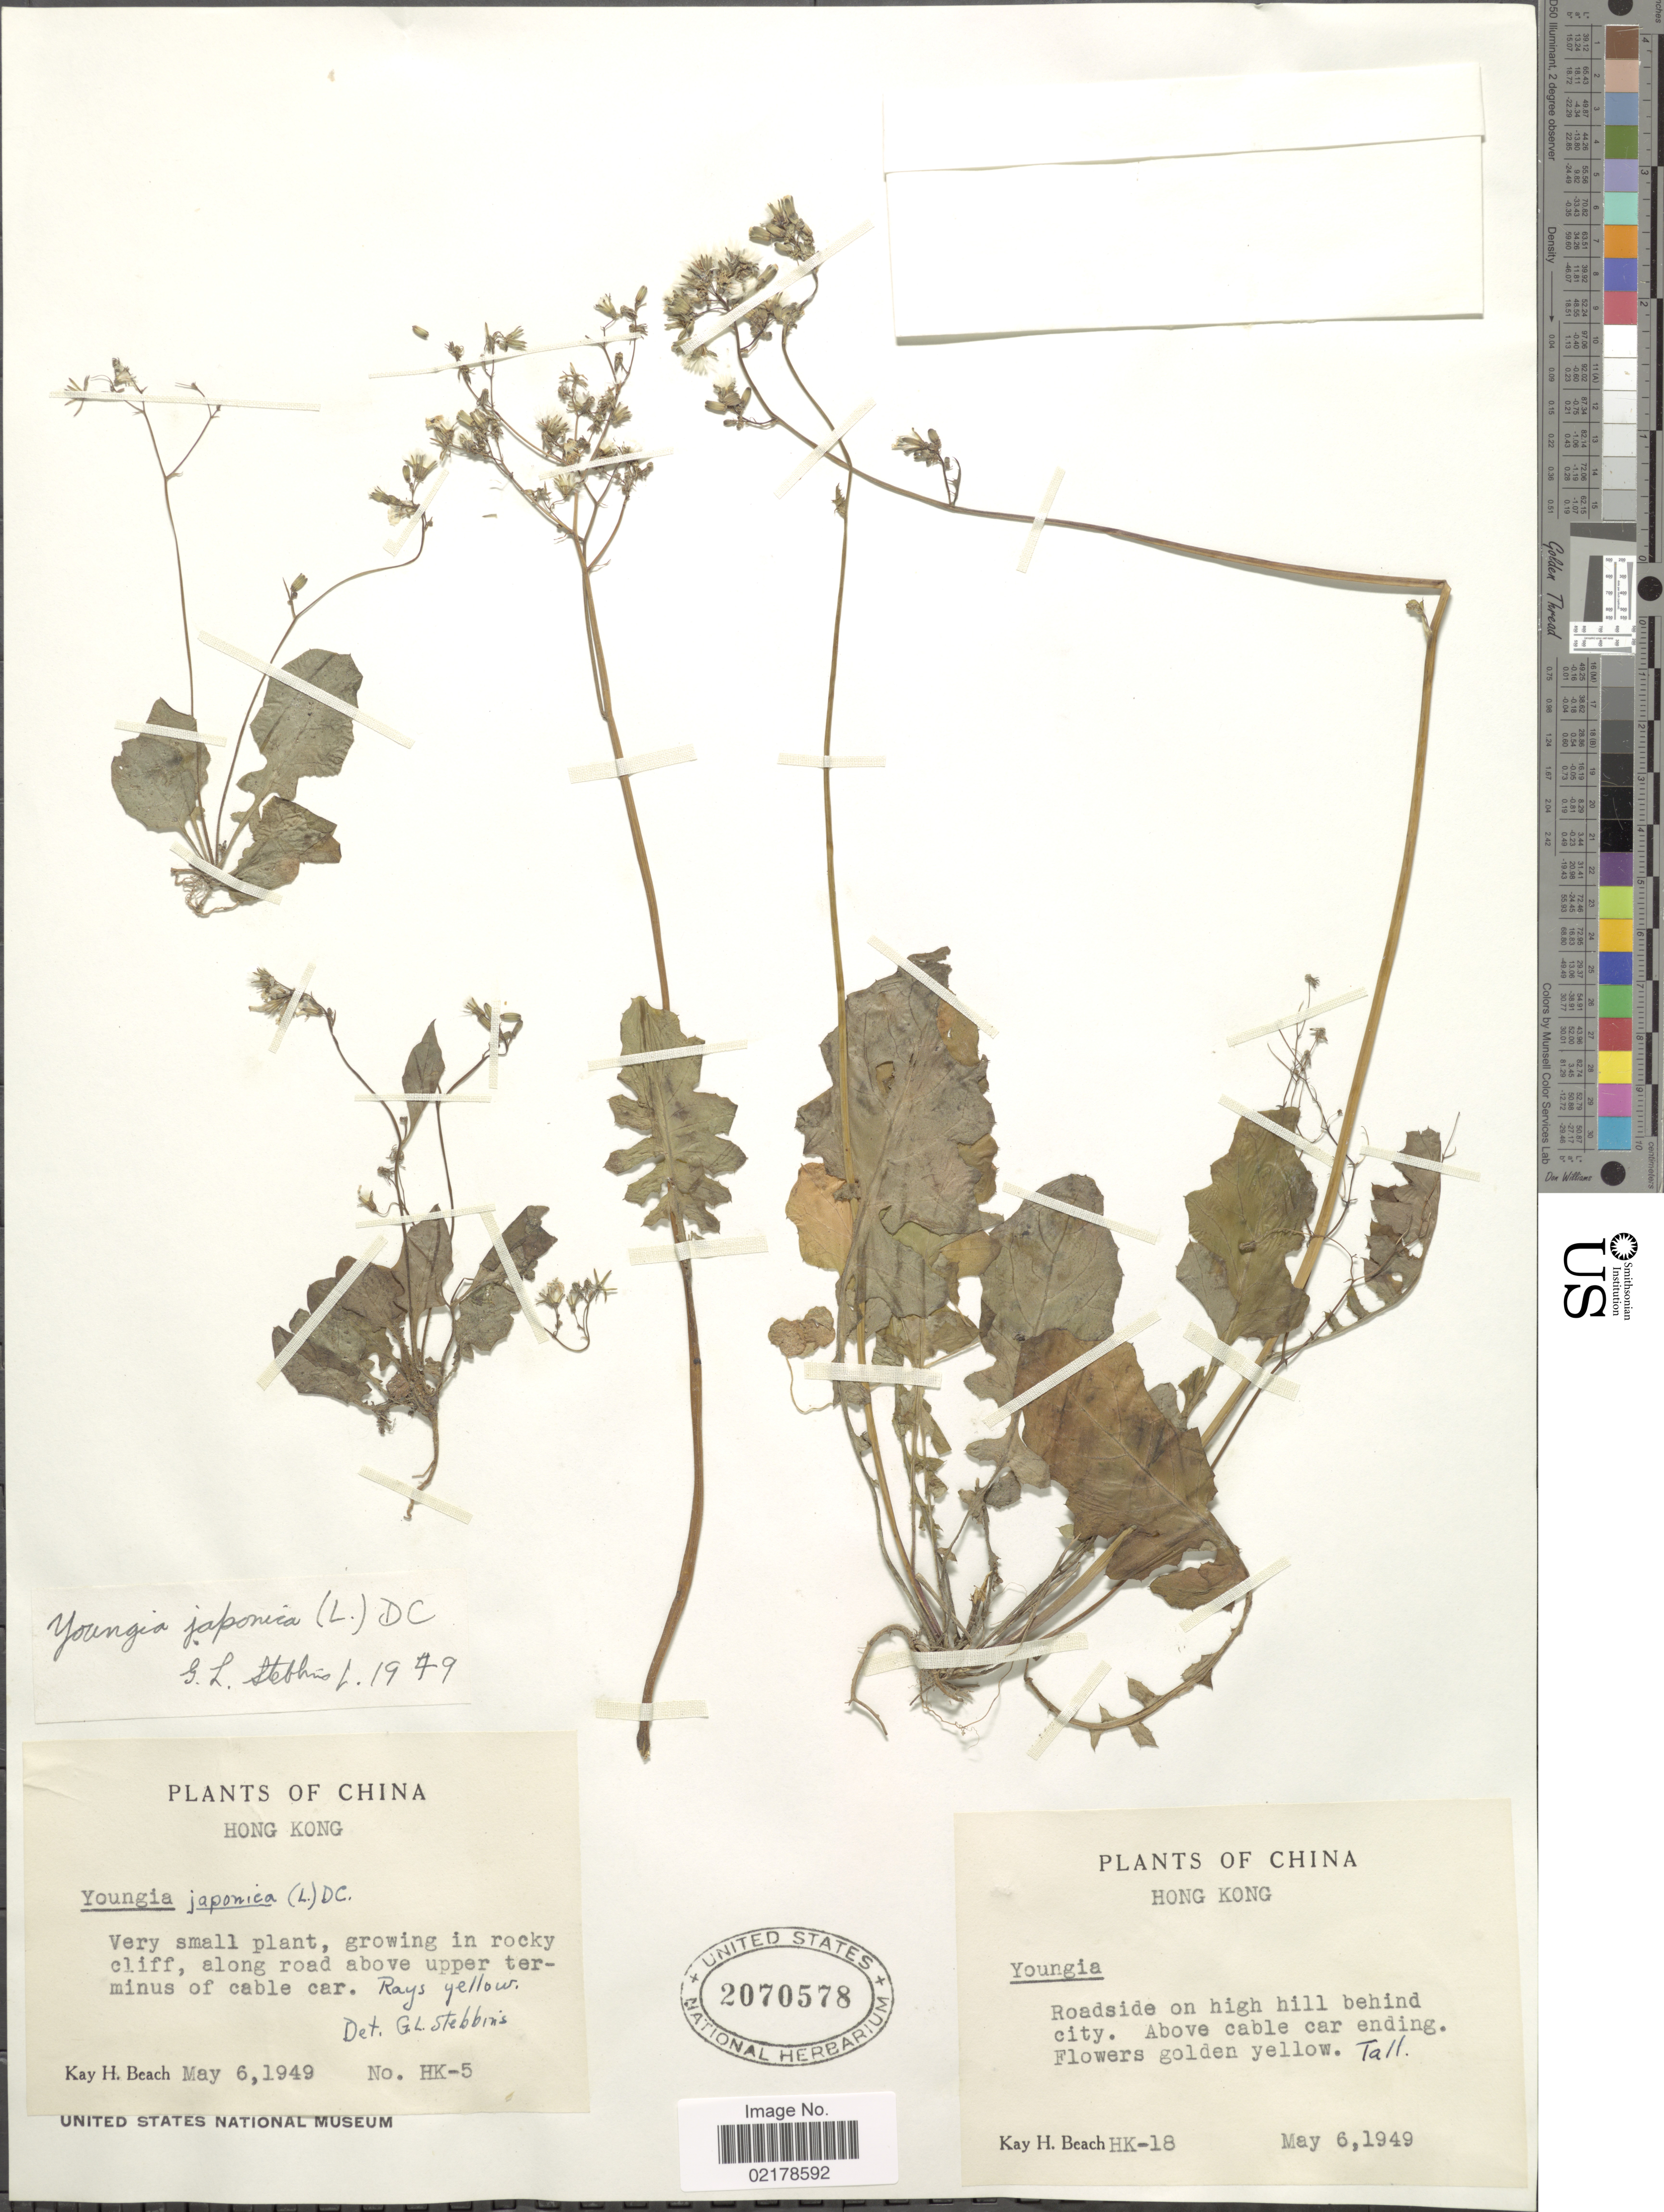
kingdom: Plantae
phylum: Tracheophyta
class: Magnoliopsida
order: Asterales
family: Asteraceae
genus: Youngia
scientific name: Youngia japonica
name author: (L.) DC.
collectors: K. H. Beach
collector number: HK-18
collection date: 1949-05-06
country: China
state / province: Hong Kong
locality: Roadside on high hill behind city. Above cable car ending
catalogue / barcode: US 2070578-2